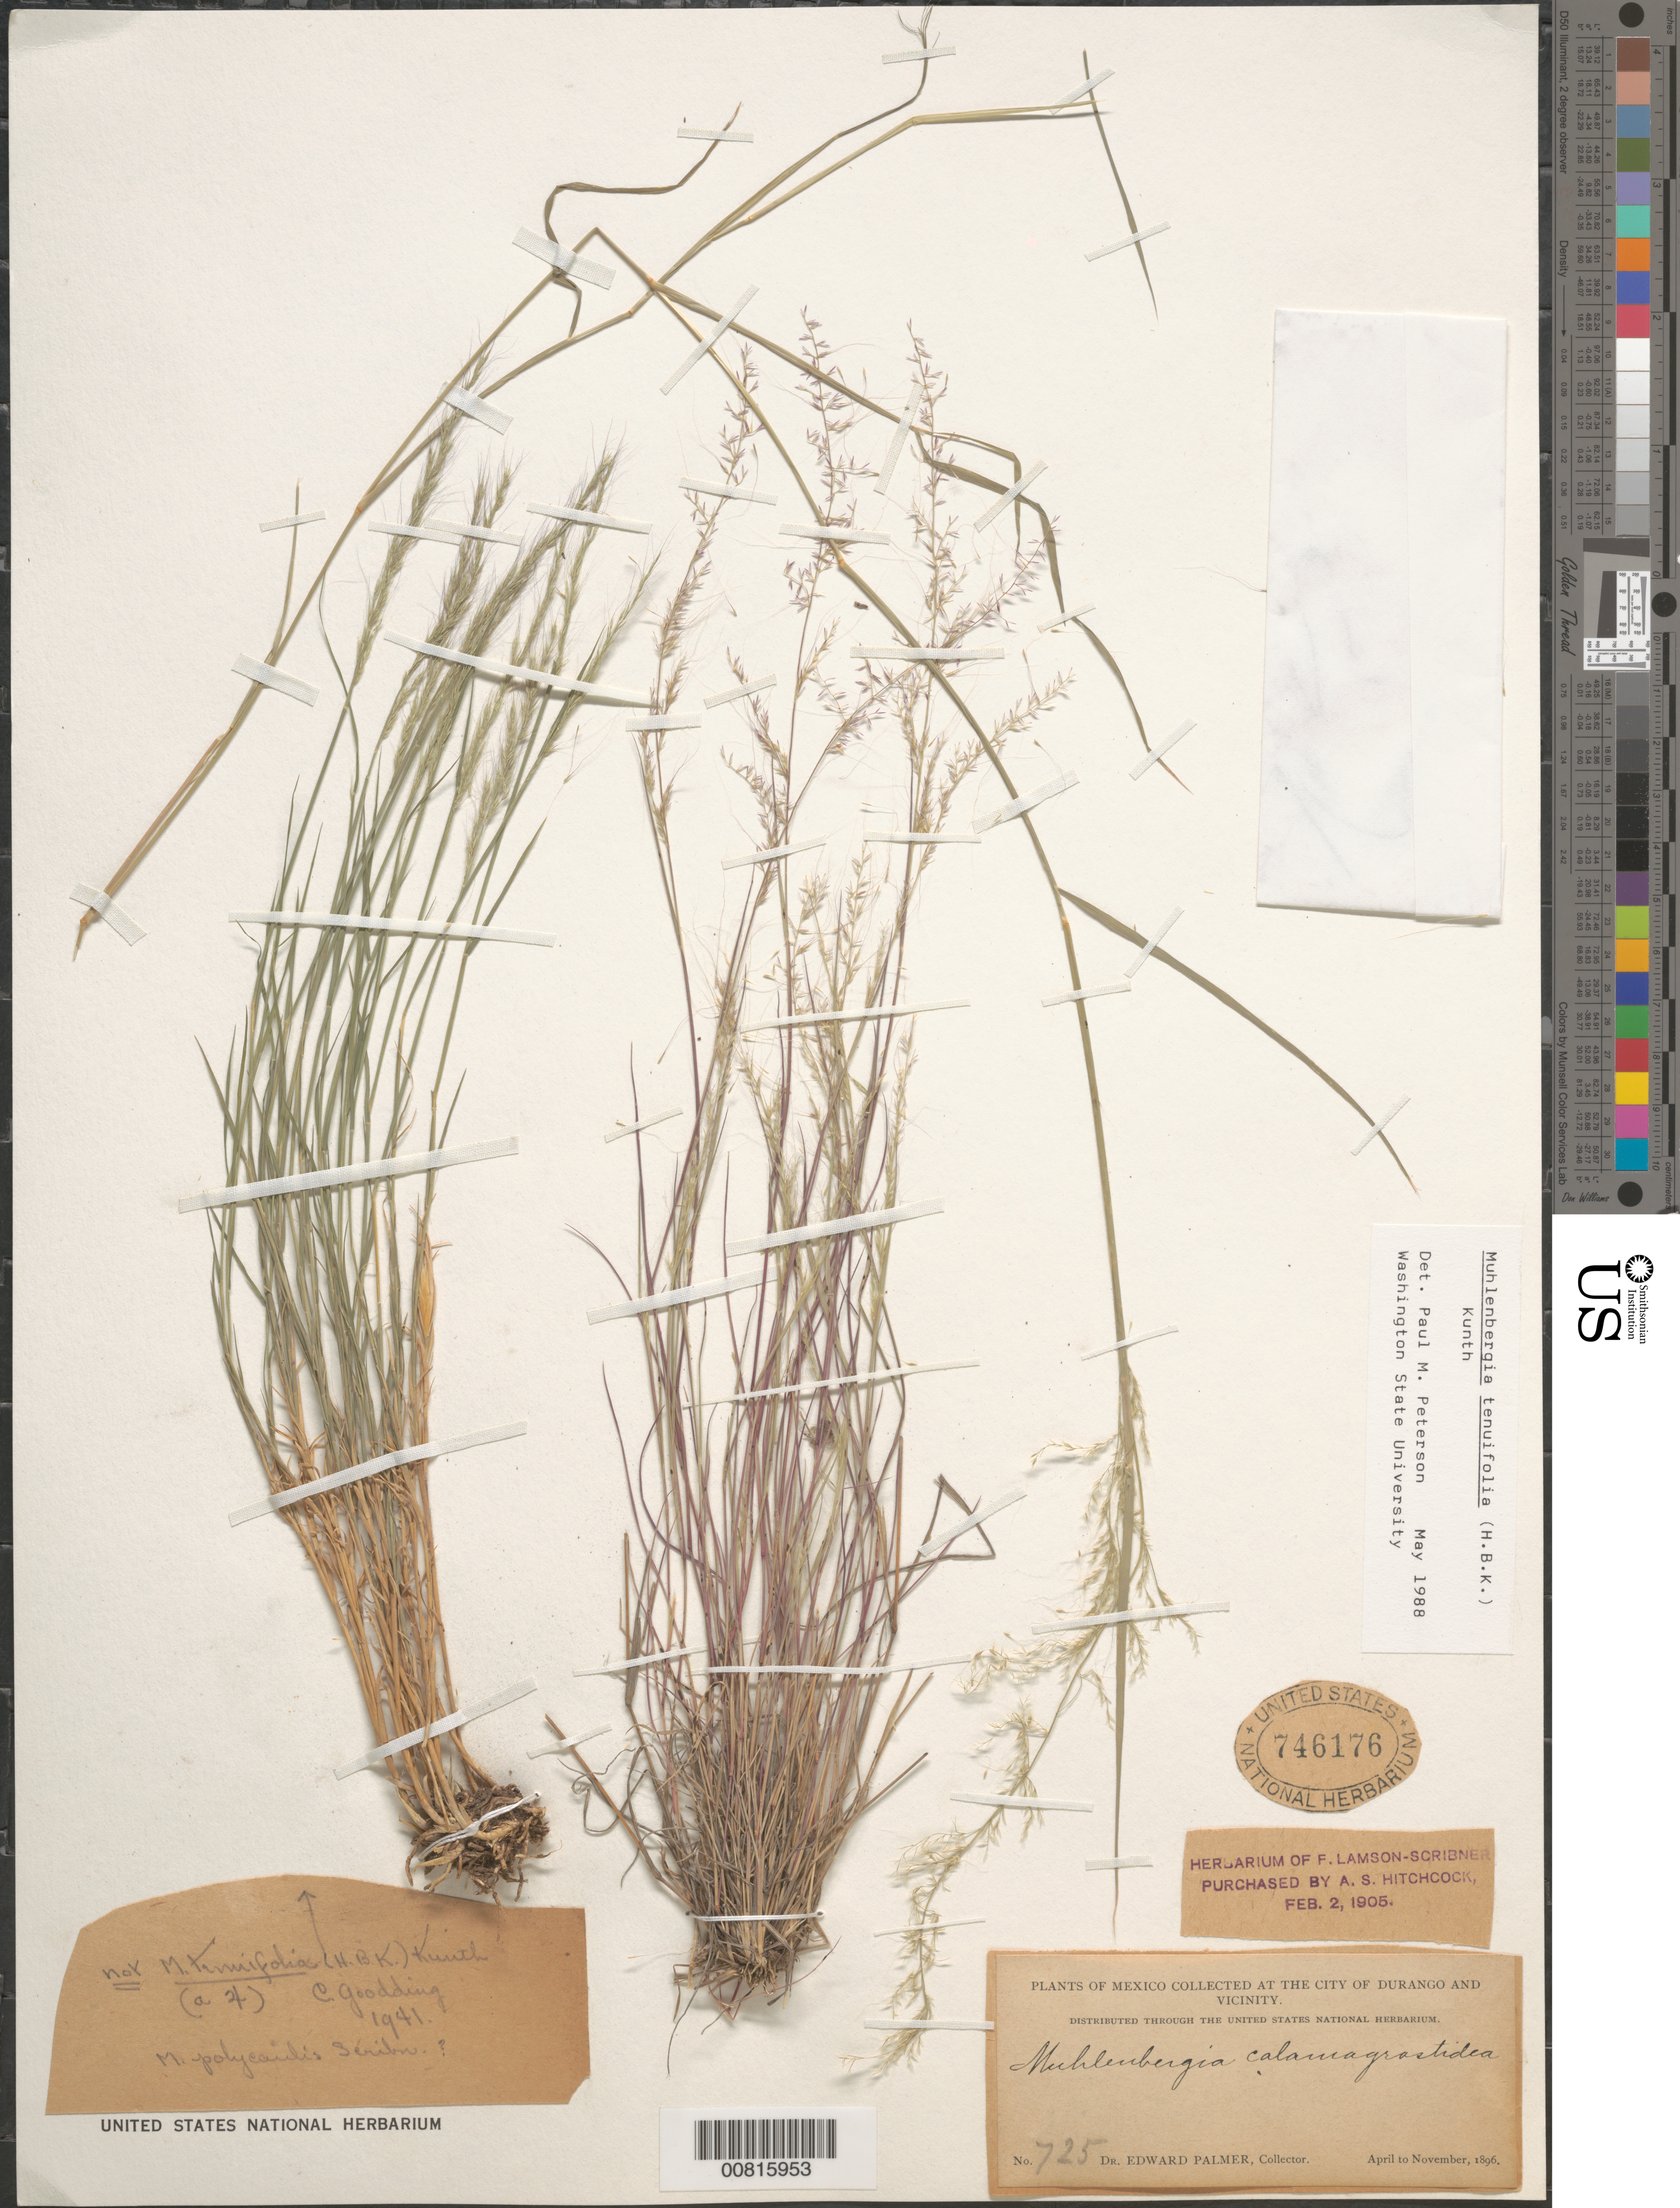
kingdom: Plantae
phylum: Tracheophyta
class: Liliopsida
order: Poales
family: Poaceae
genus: Muhlenbergia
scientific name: Muhlenbergia tenuifolia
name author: (Kunth) Kunth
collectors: E. Palmer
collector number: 725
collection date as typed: Nov 1896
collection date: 1896-11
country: Mexico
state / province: Durango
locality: Durango, Mex.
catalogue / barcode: US 746176